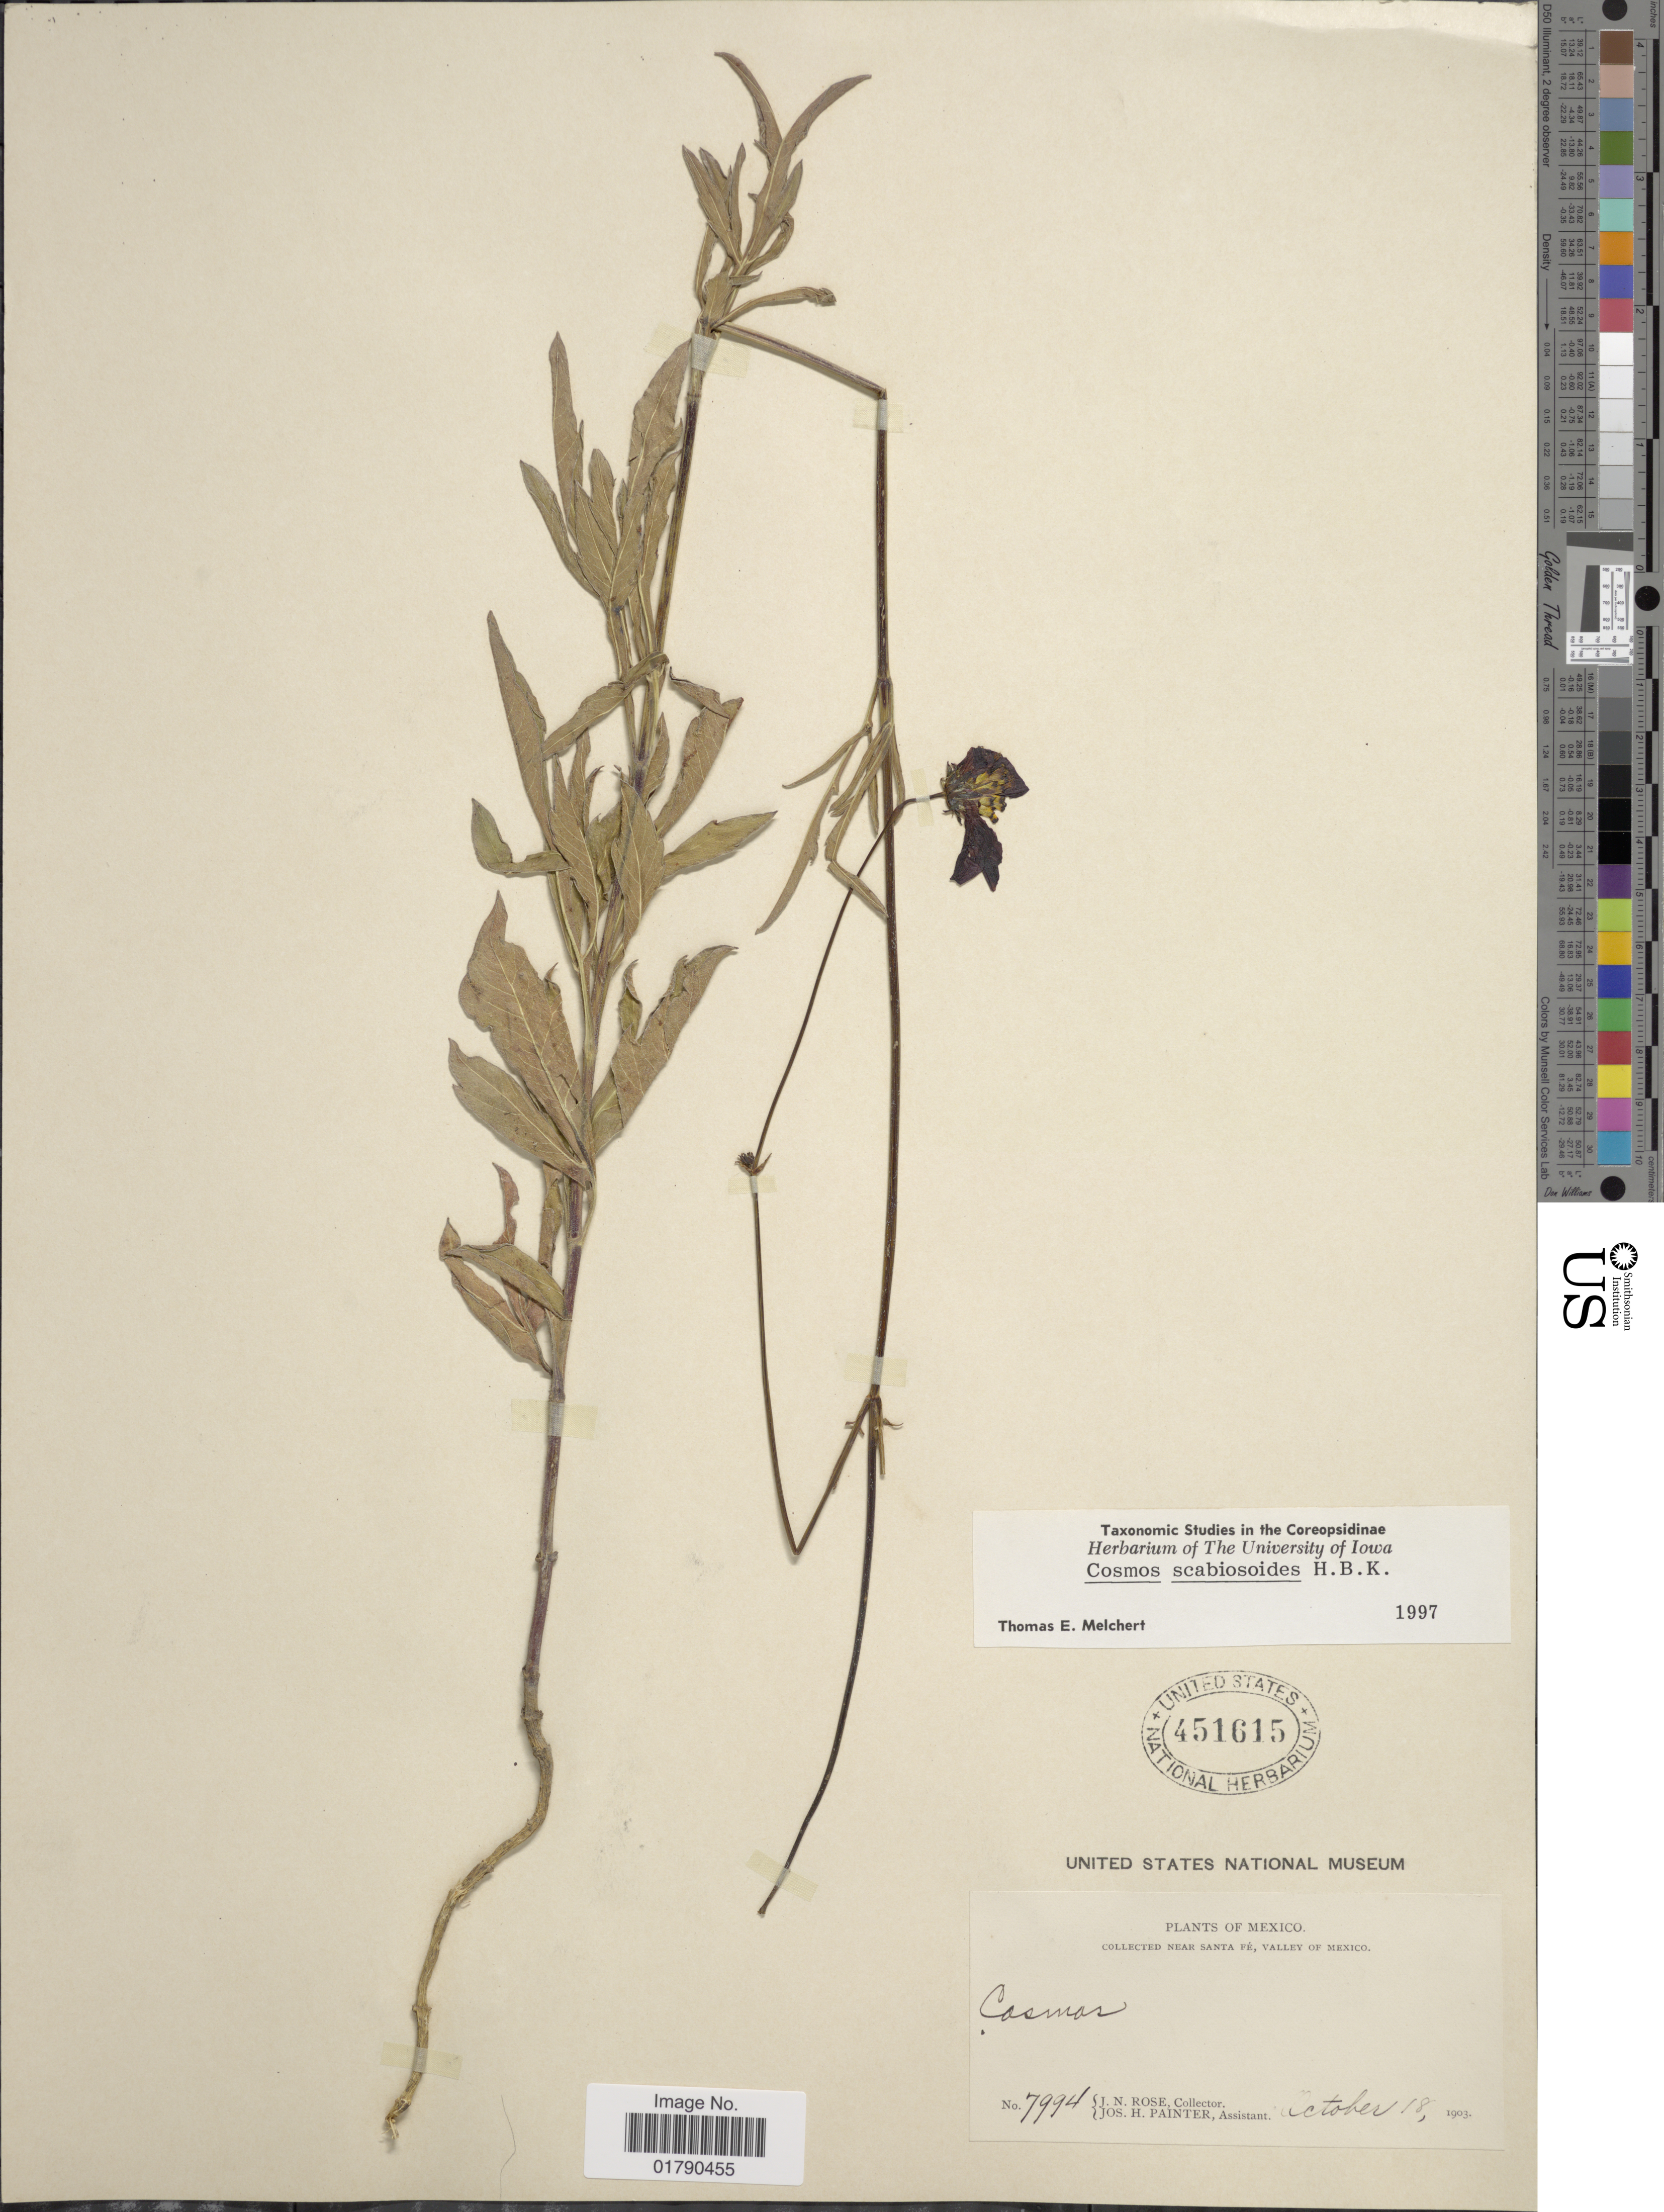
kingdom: Plantae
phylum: Tracheophyta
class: Magnoliopsida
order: Asterales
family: Asteraceae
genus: Cosmos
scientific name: Cosmos scabiosoides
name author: Kunth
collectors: J. N. Rose & J. H. Painter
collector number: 7994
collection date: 1903-10-18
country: Mexico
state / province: México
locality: Near Santa Fe, Valley of Mexico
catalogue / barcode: US 451615